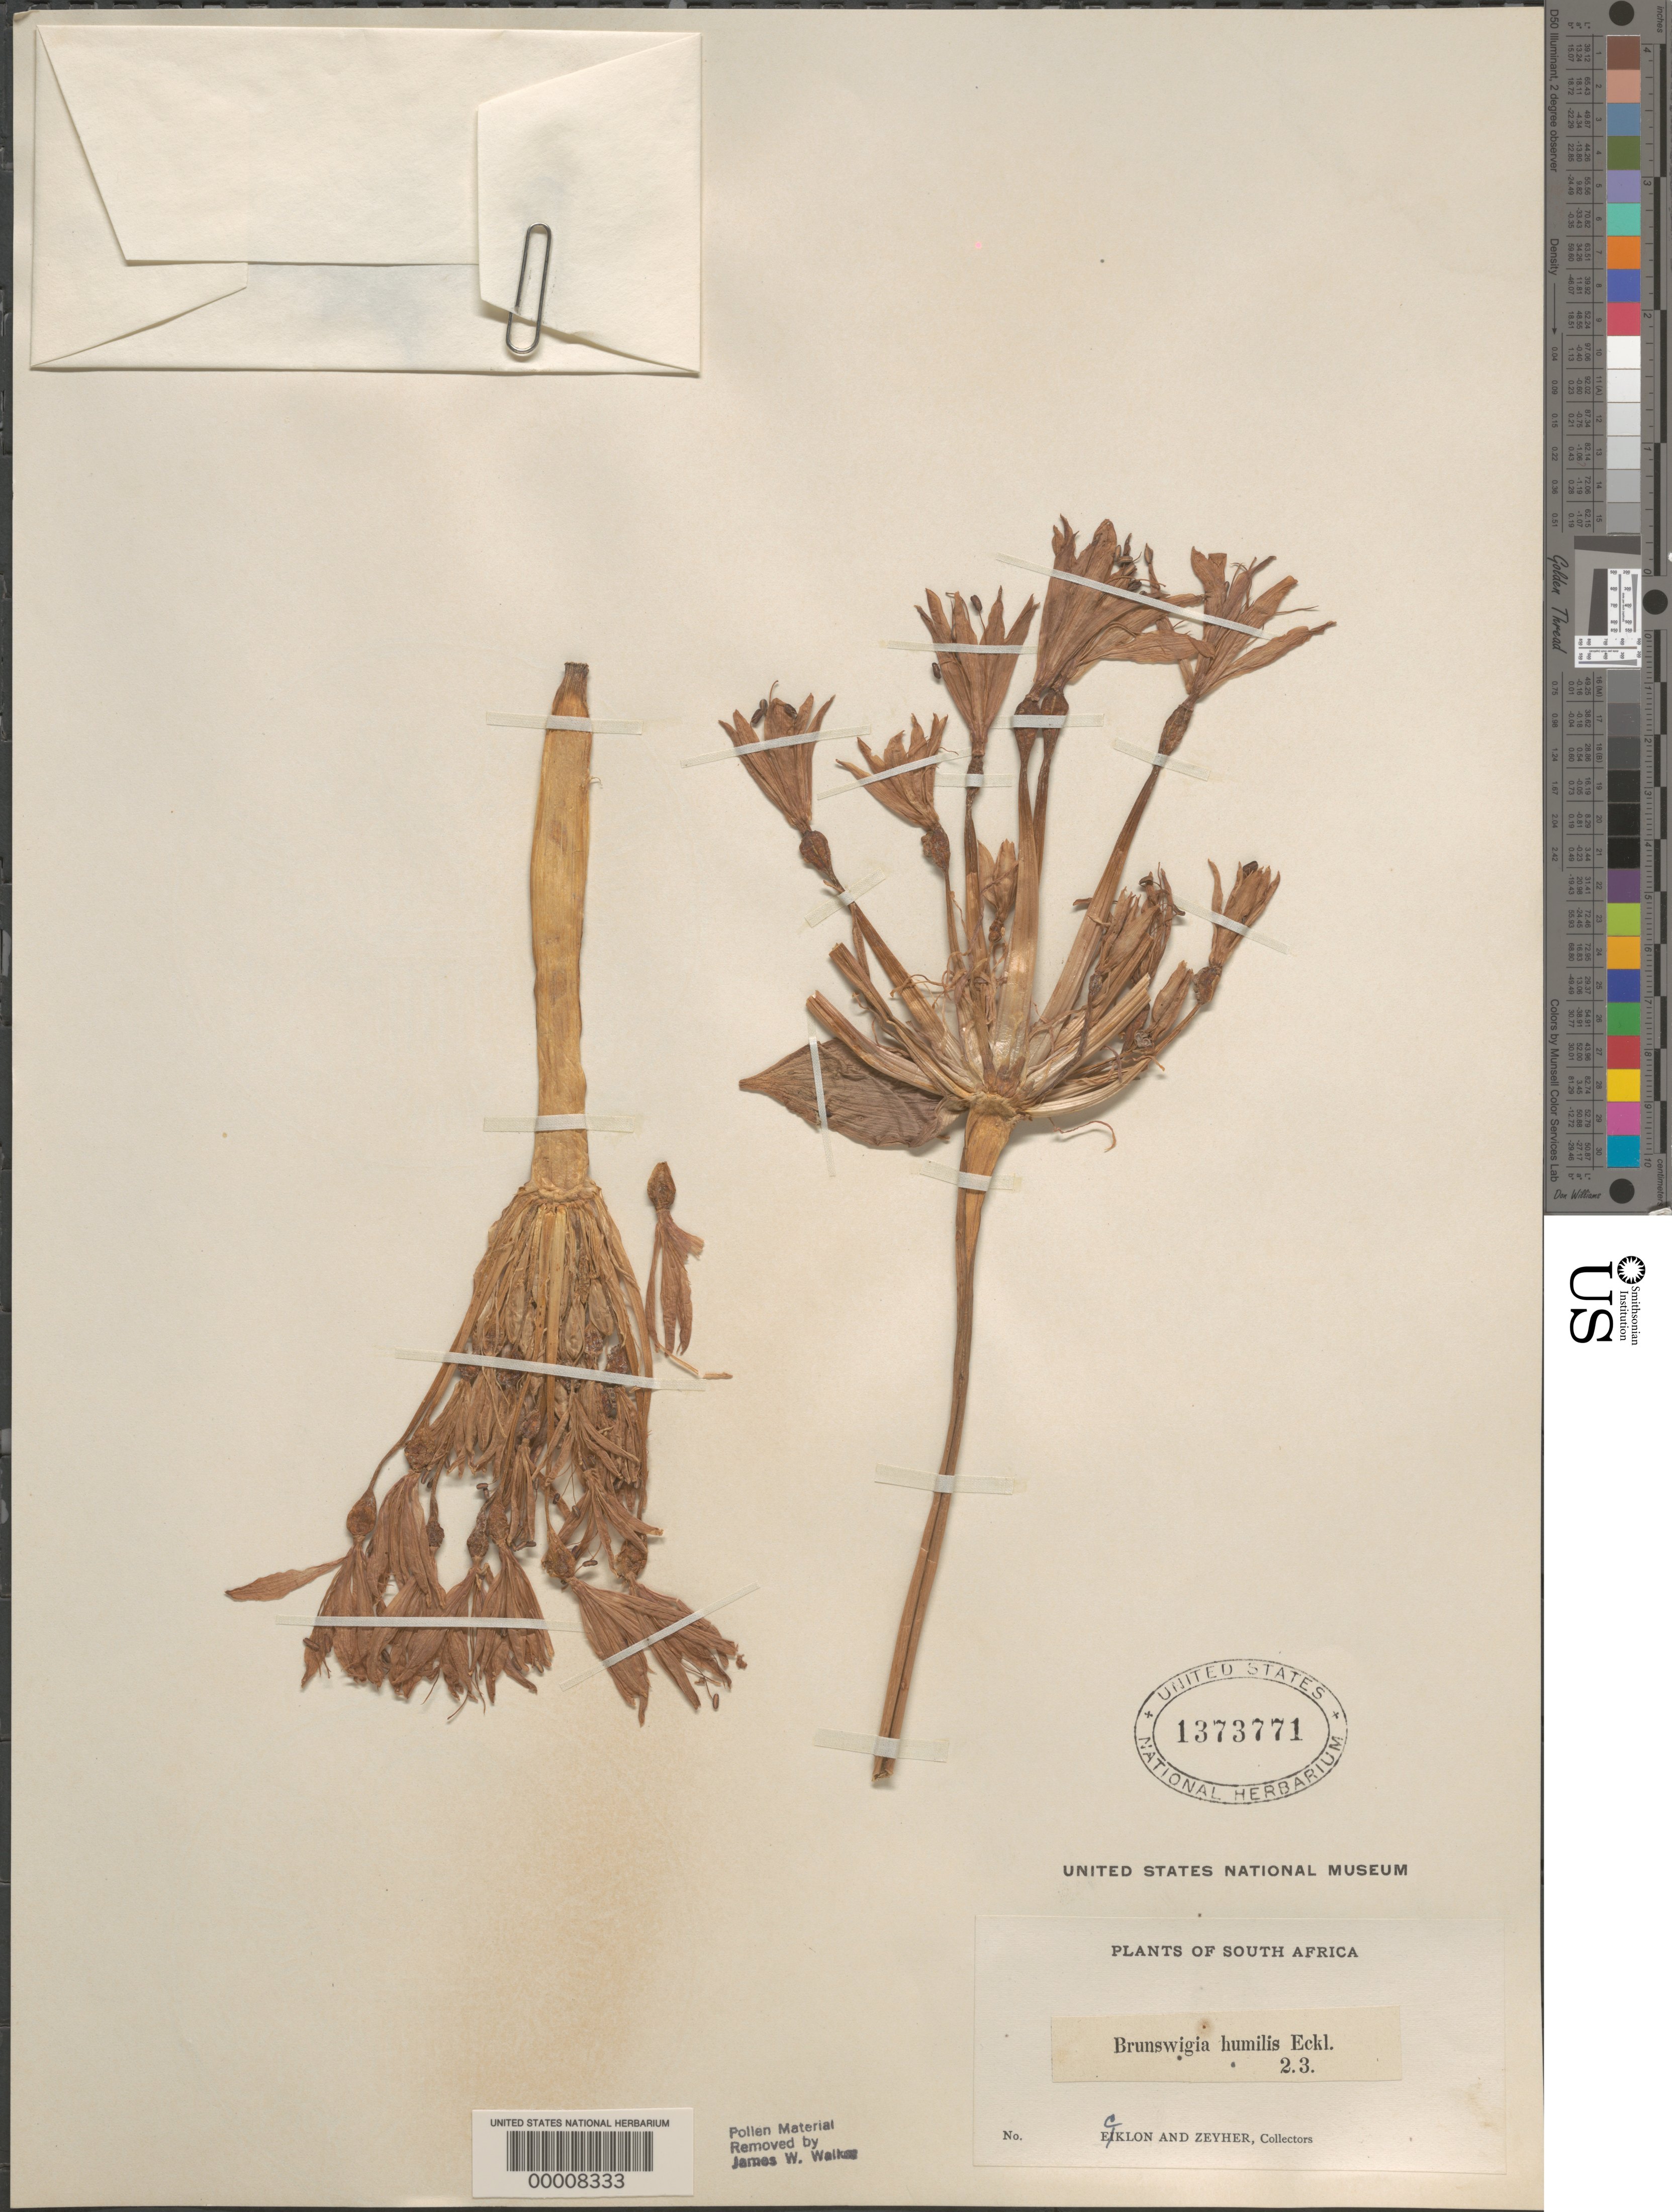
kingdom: Plantae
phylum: Tracheophyta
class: Liliopsida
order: Asparagales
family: Amaryllidaceae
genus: Brunsvigia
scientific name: Brunsvigia humilis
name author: Eckl. ex Baker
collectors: C. F. Ecklon & C. Zeyher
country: South Africa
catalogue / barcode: US 1373771